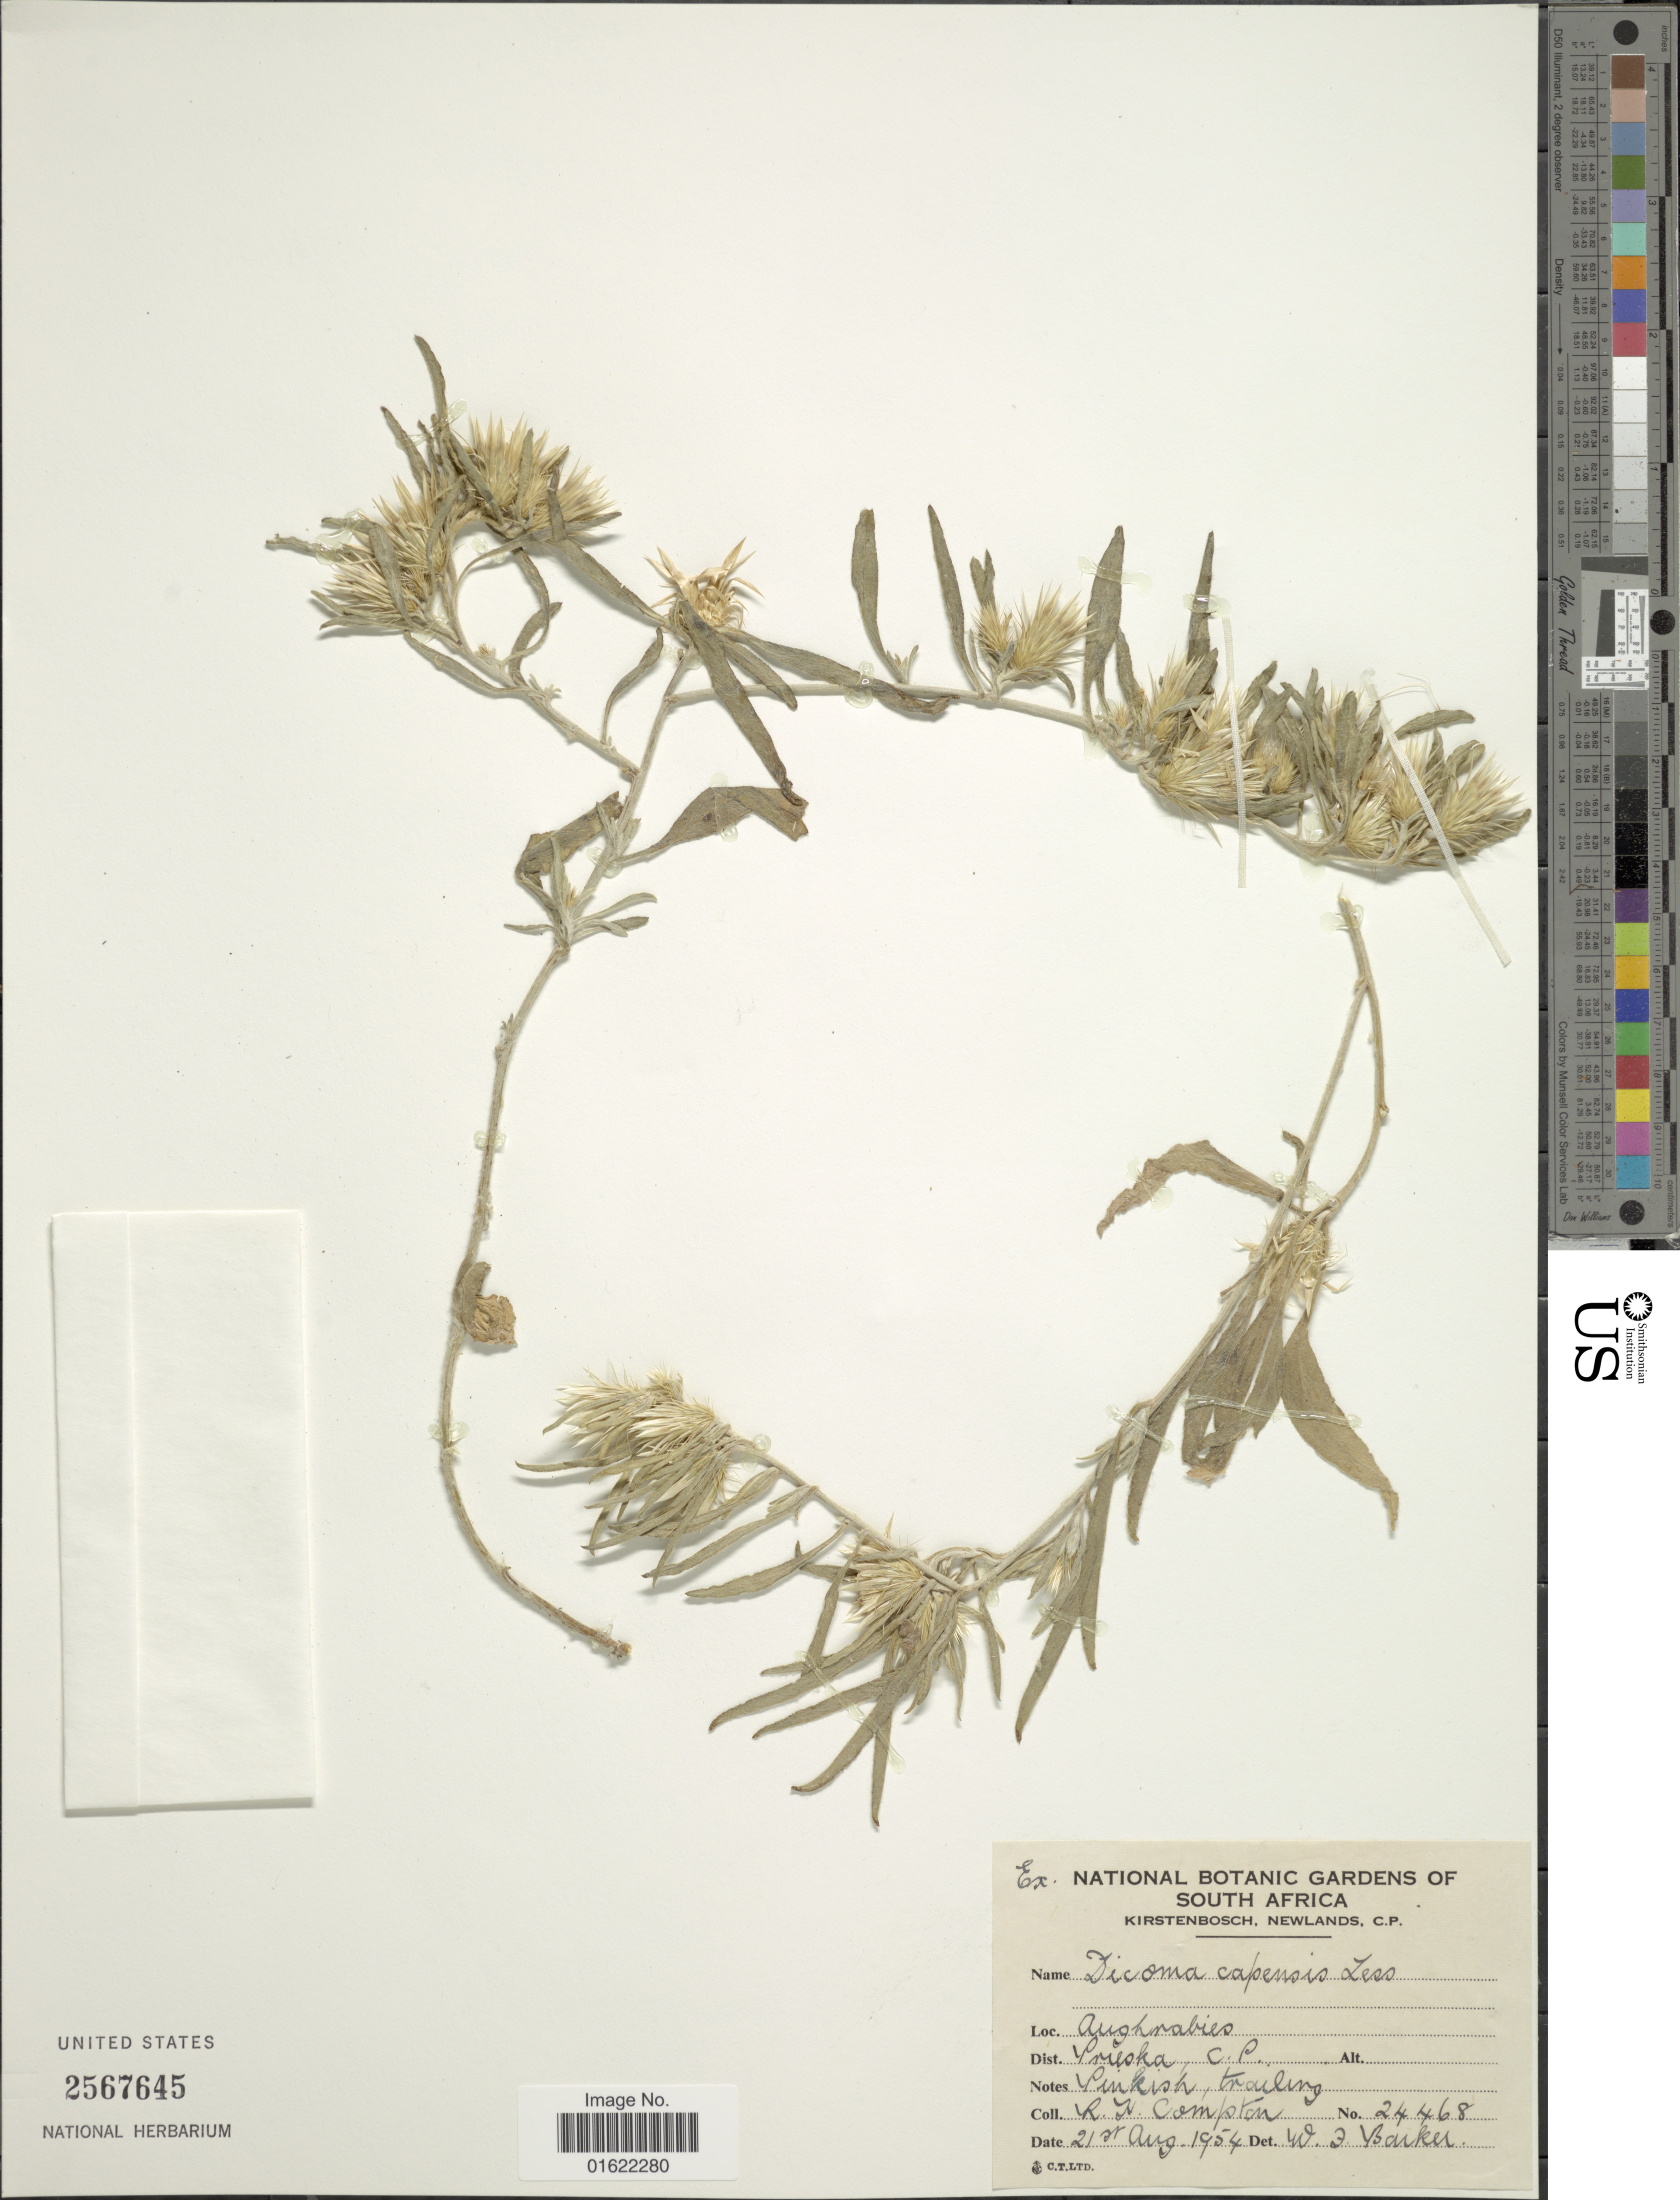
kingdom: Plantae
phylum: Tracheophyta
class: Magnoliopsida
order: Asterales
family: Asteraceae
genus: Dicoma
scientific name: Dicoma capensis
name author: Less.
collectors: R. H. Compton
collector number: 24468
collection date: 1954-08-21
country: South Africa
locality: Kristenbosch, Newlands, C. P. Aughrabies. Prieska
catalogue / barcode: US 2567645